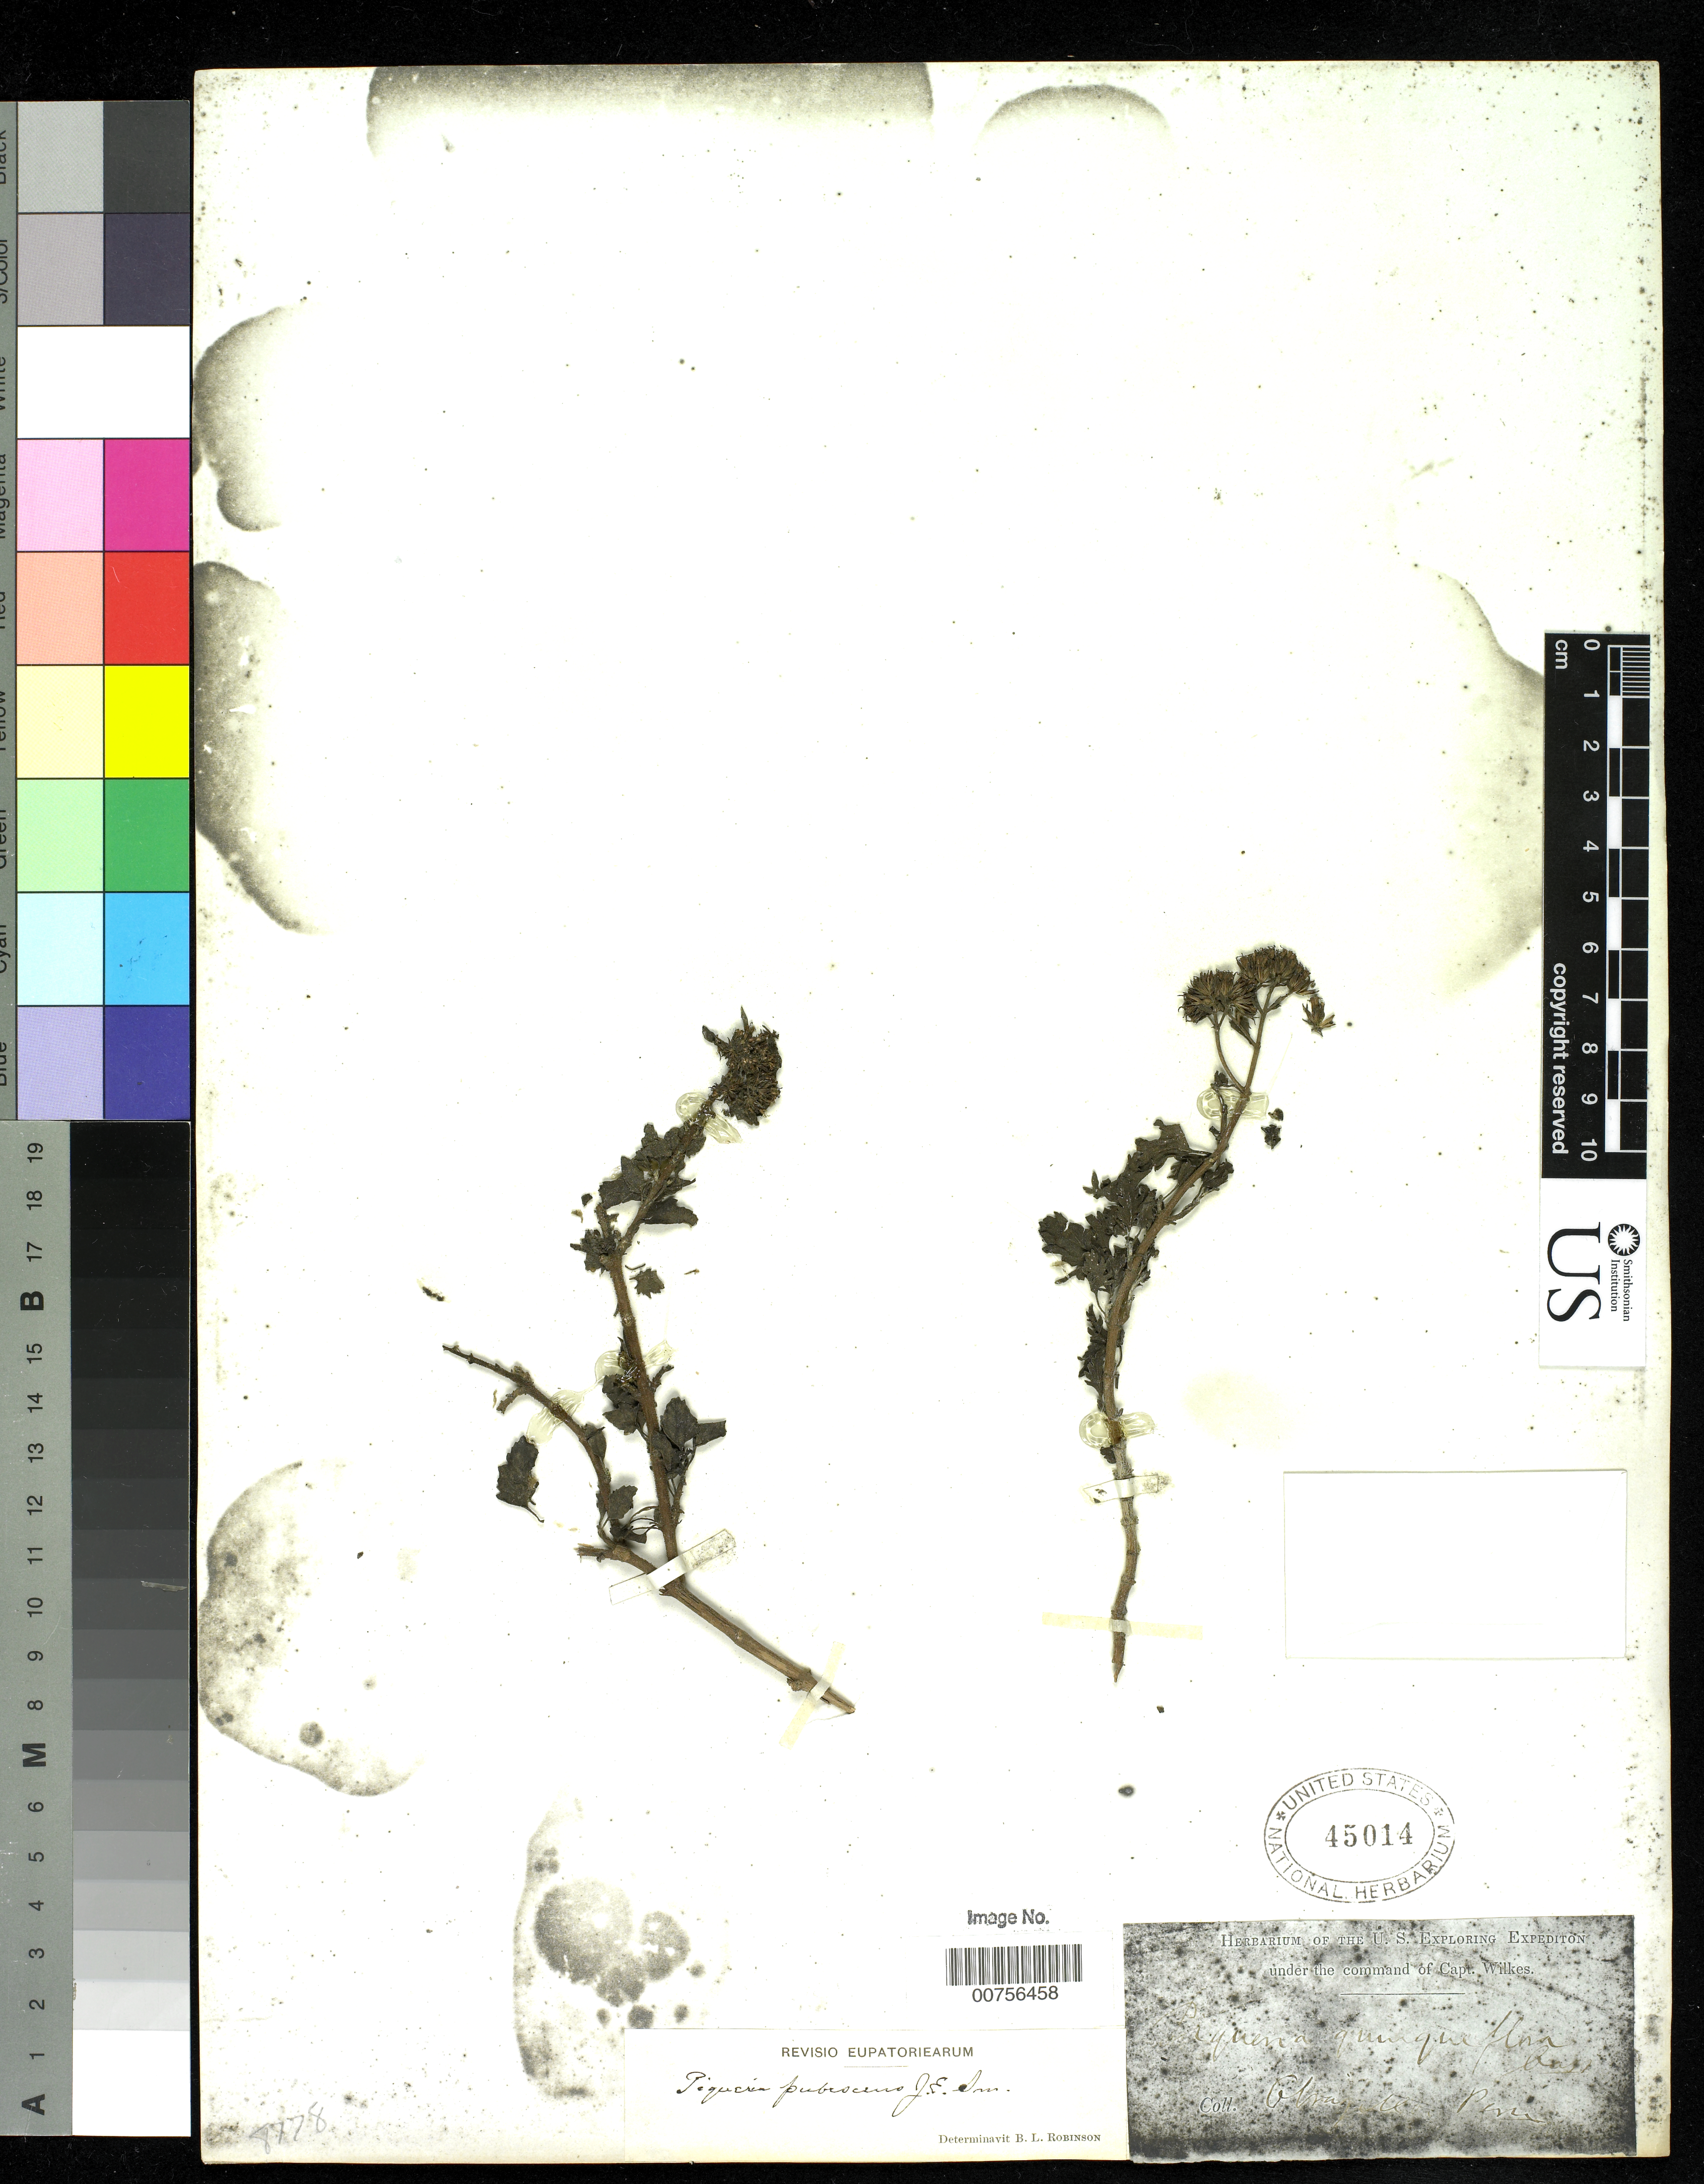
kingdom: Plantae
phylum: Tracheophyta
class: Magnoliopsida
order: Asterales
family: Asteraceae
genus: Ophryosporus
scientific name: Ophryosporus pubescens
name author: (L.S. Sm.) R.M. King & H. Rob.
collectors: Wilkes Explor. Exped.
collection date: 1838/1842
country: Peru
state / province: Lima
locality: Obrajillo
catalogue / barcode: US 45014